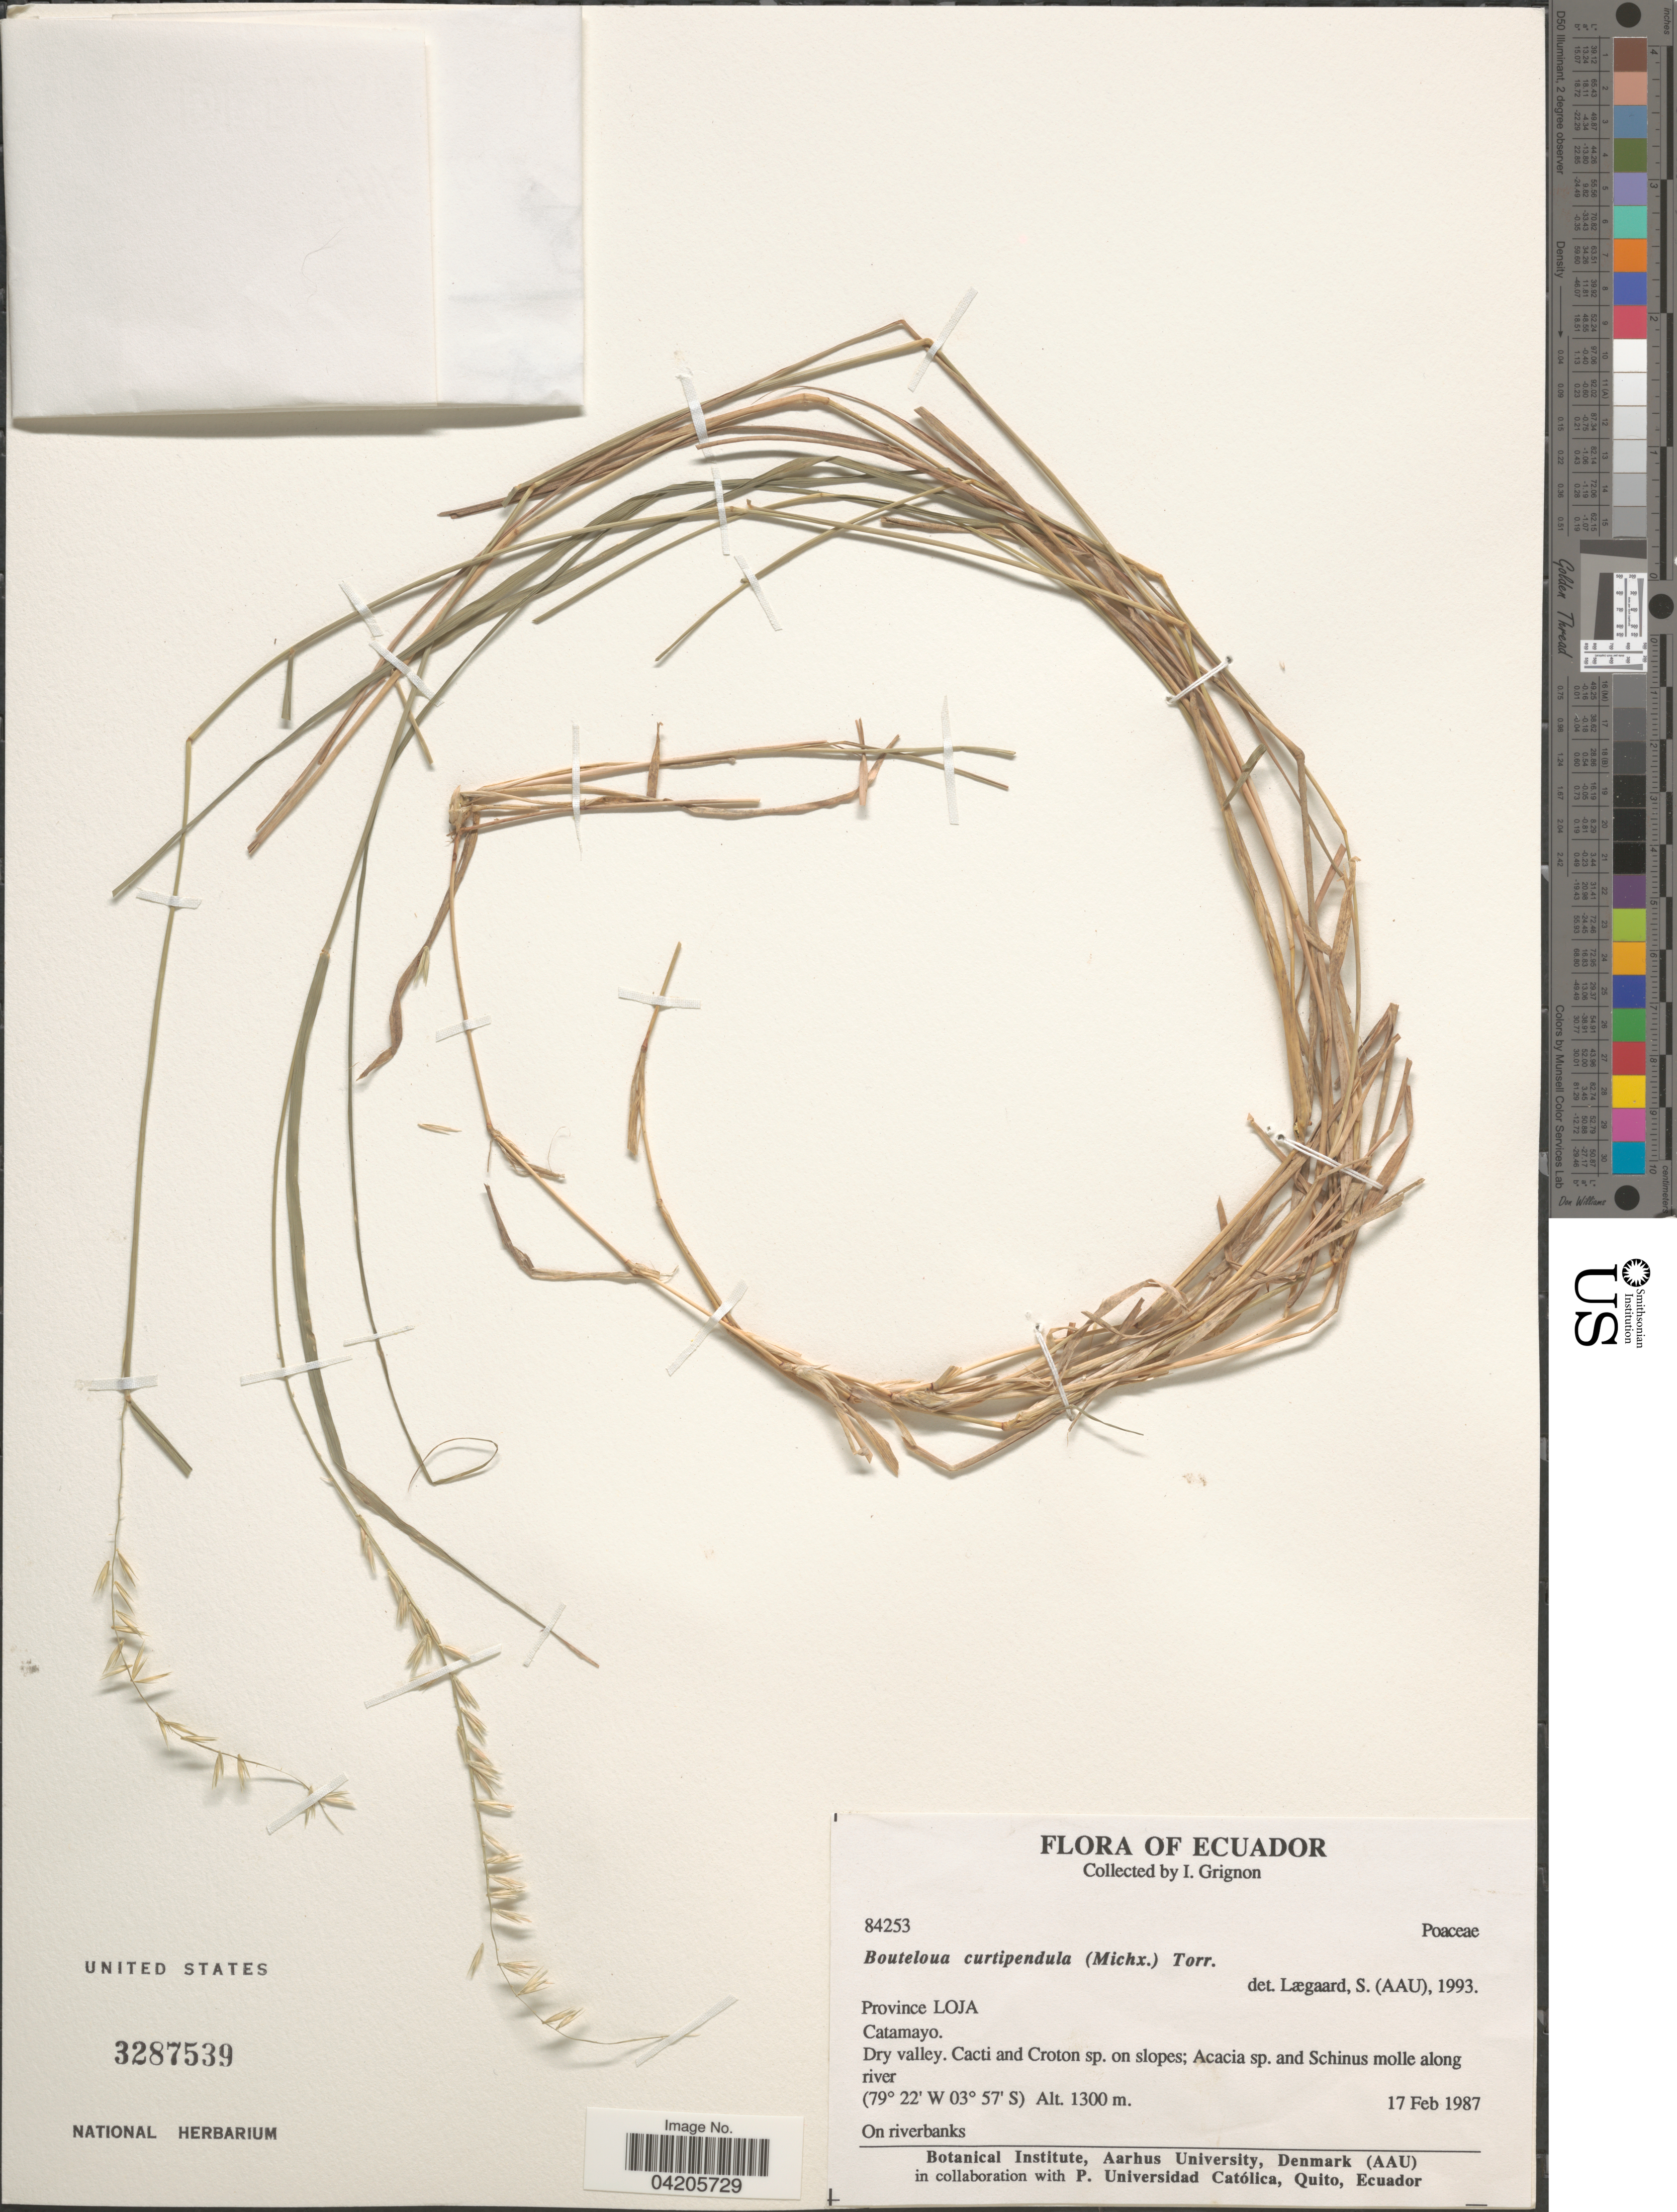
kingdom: Plantae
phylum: Tracheophyta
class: Liliopsida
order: Poales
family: Poaceae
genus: Bouteloua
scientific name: Bouteloua curtipendula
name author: (Michx.) Torr.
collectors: I. Grignon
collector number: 84253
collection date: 1987-02-17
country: Ecuador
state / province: Loja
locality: Catamayo.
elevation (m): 1300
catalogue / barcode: US 3287539